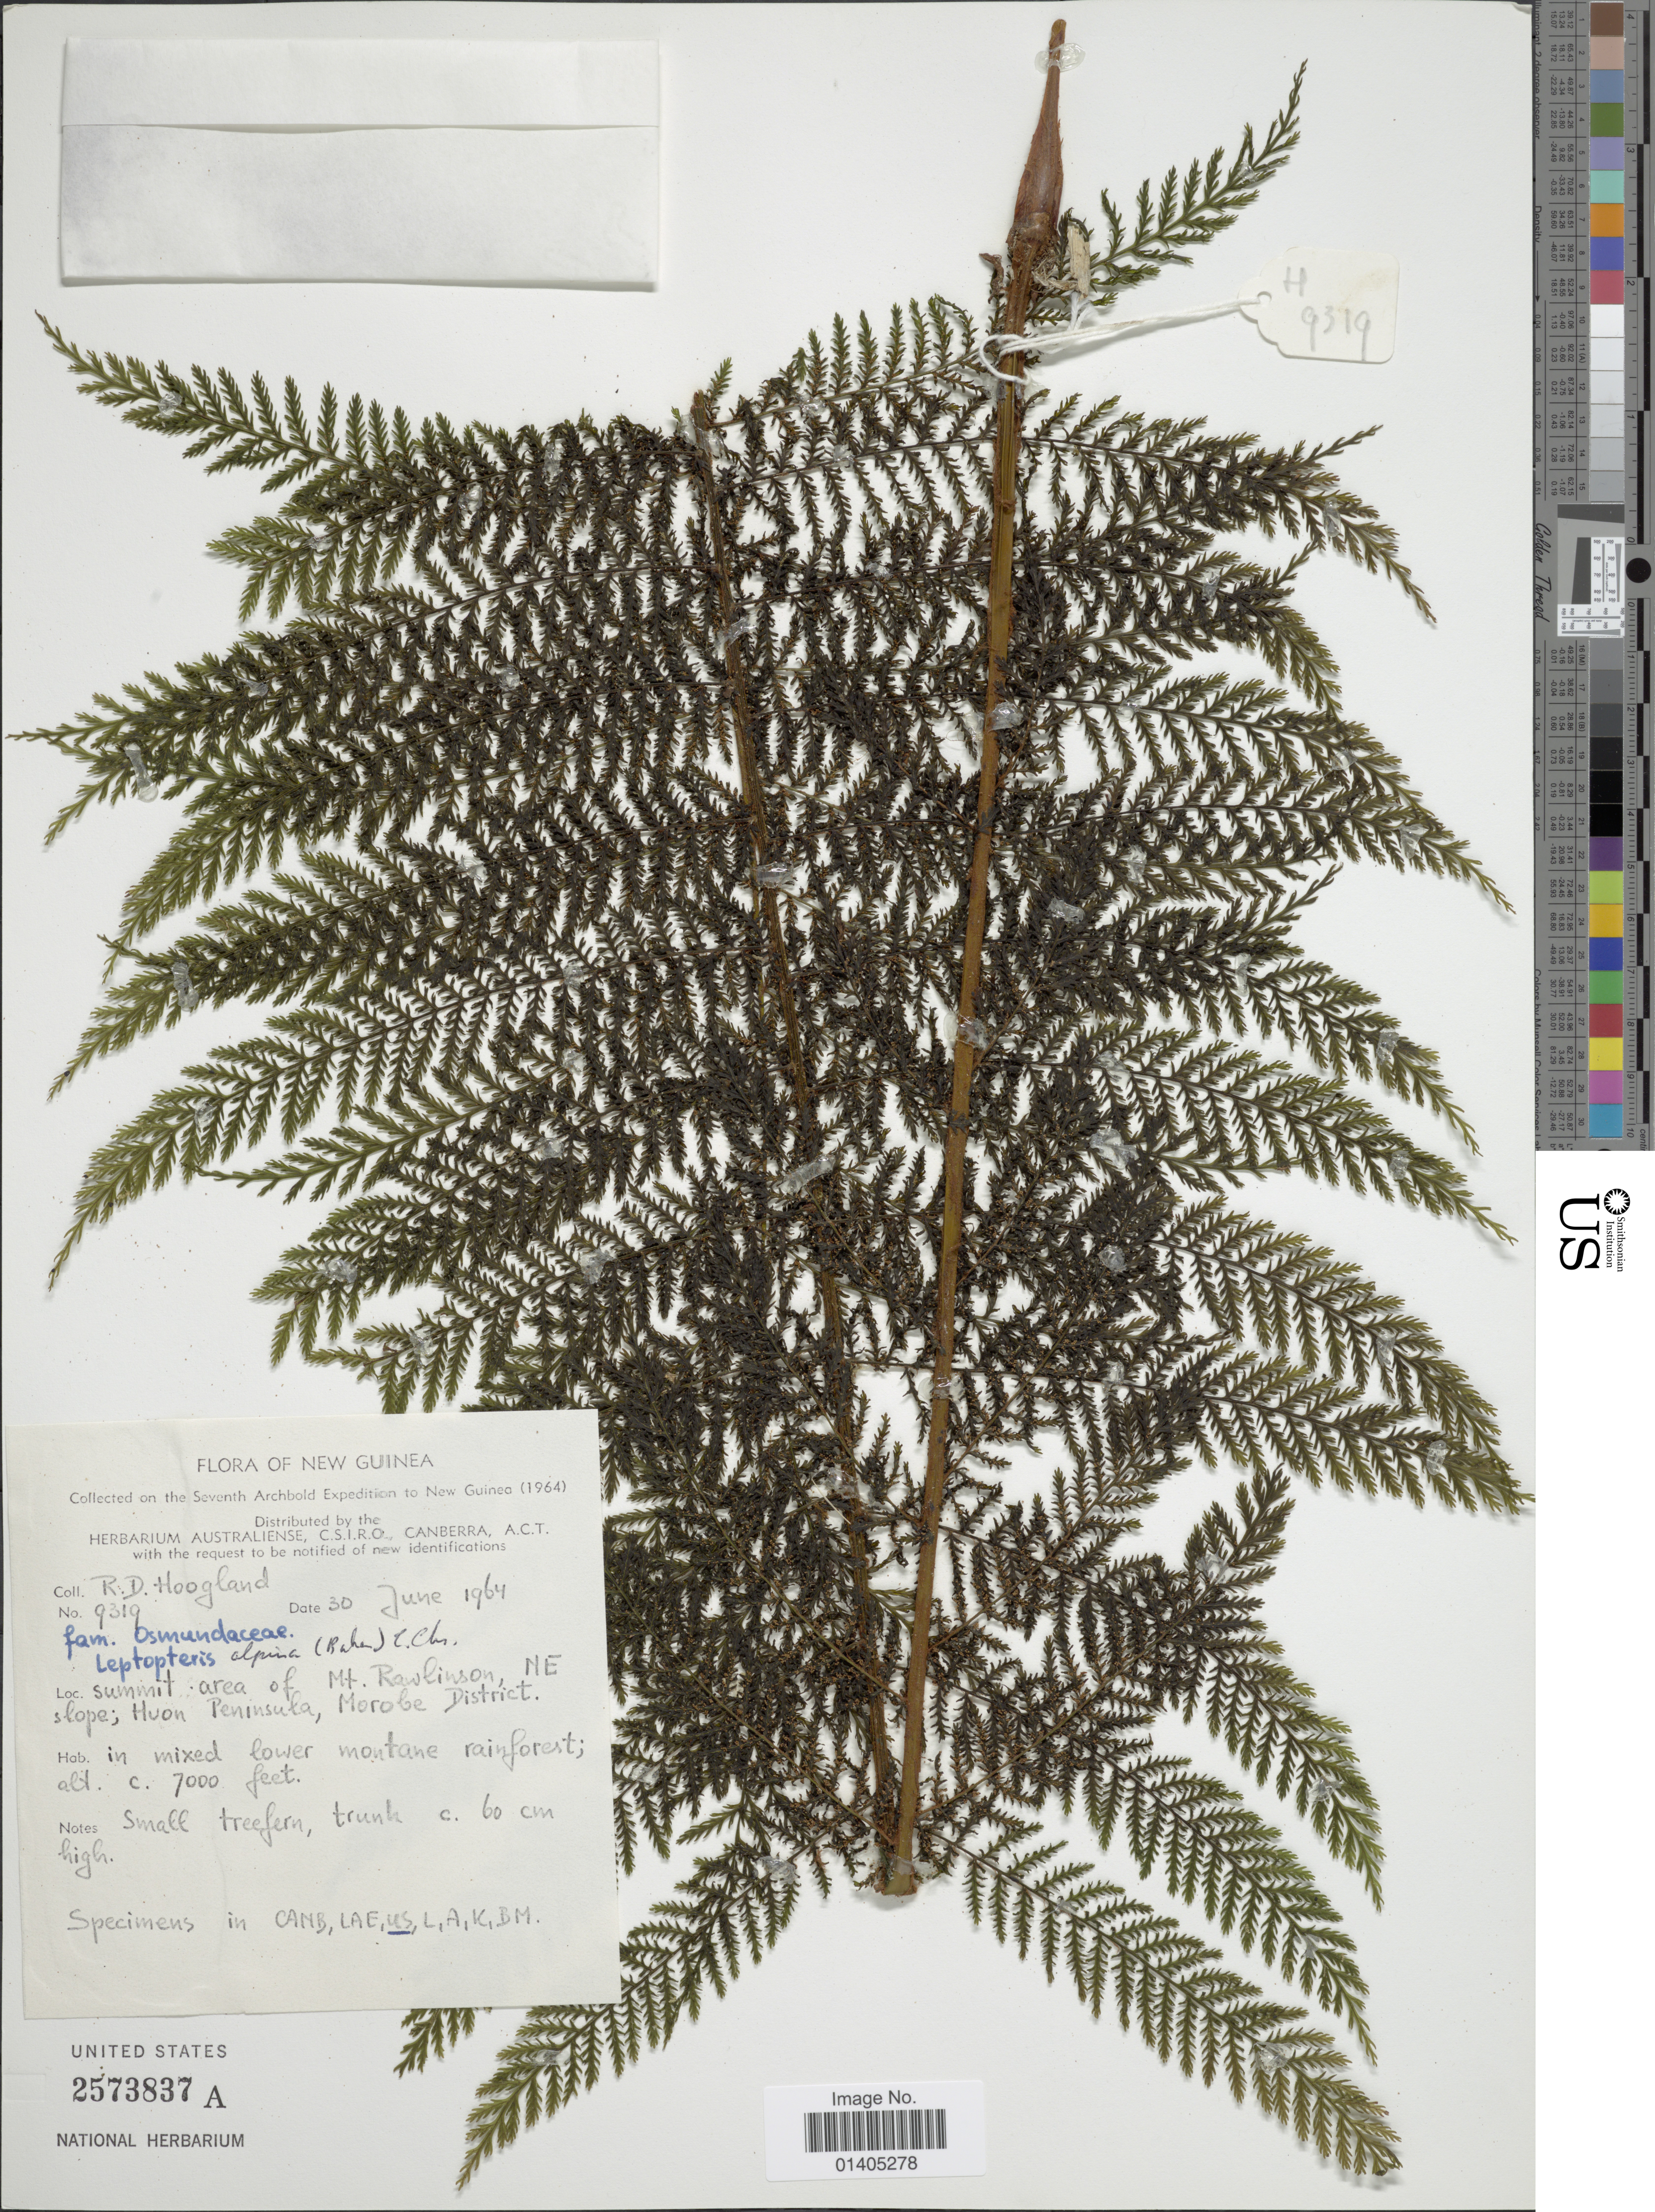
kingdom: Plantae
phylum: Tracheophyta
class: Polypodiopsida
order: Osmundales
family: Osmundaceae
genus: Leptopteris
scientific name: Leptopteris alpina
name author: (Baker) C. Chr.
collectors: R. D. Hoogland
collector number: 9319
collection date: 1964-06-30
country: Papua New Guinea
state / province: Morobe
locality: Summit area of Mt Rawlinson, NE slope; Huon Peninsula, Morobe District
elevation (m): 2134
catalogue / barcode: US 2573837A